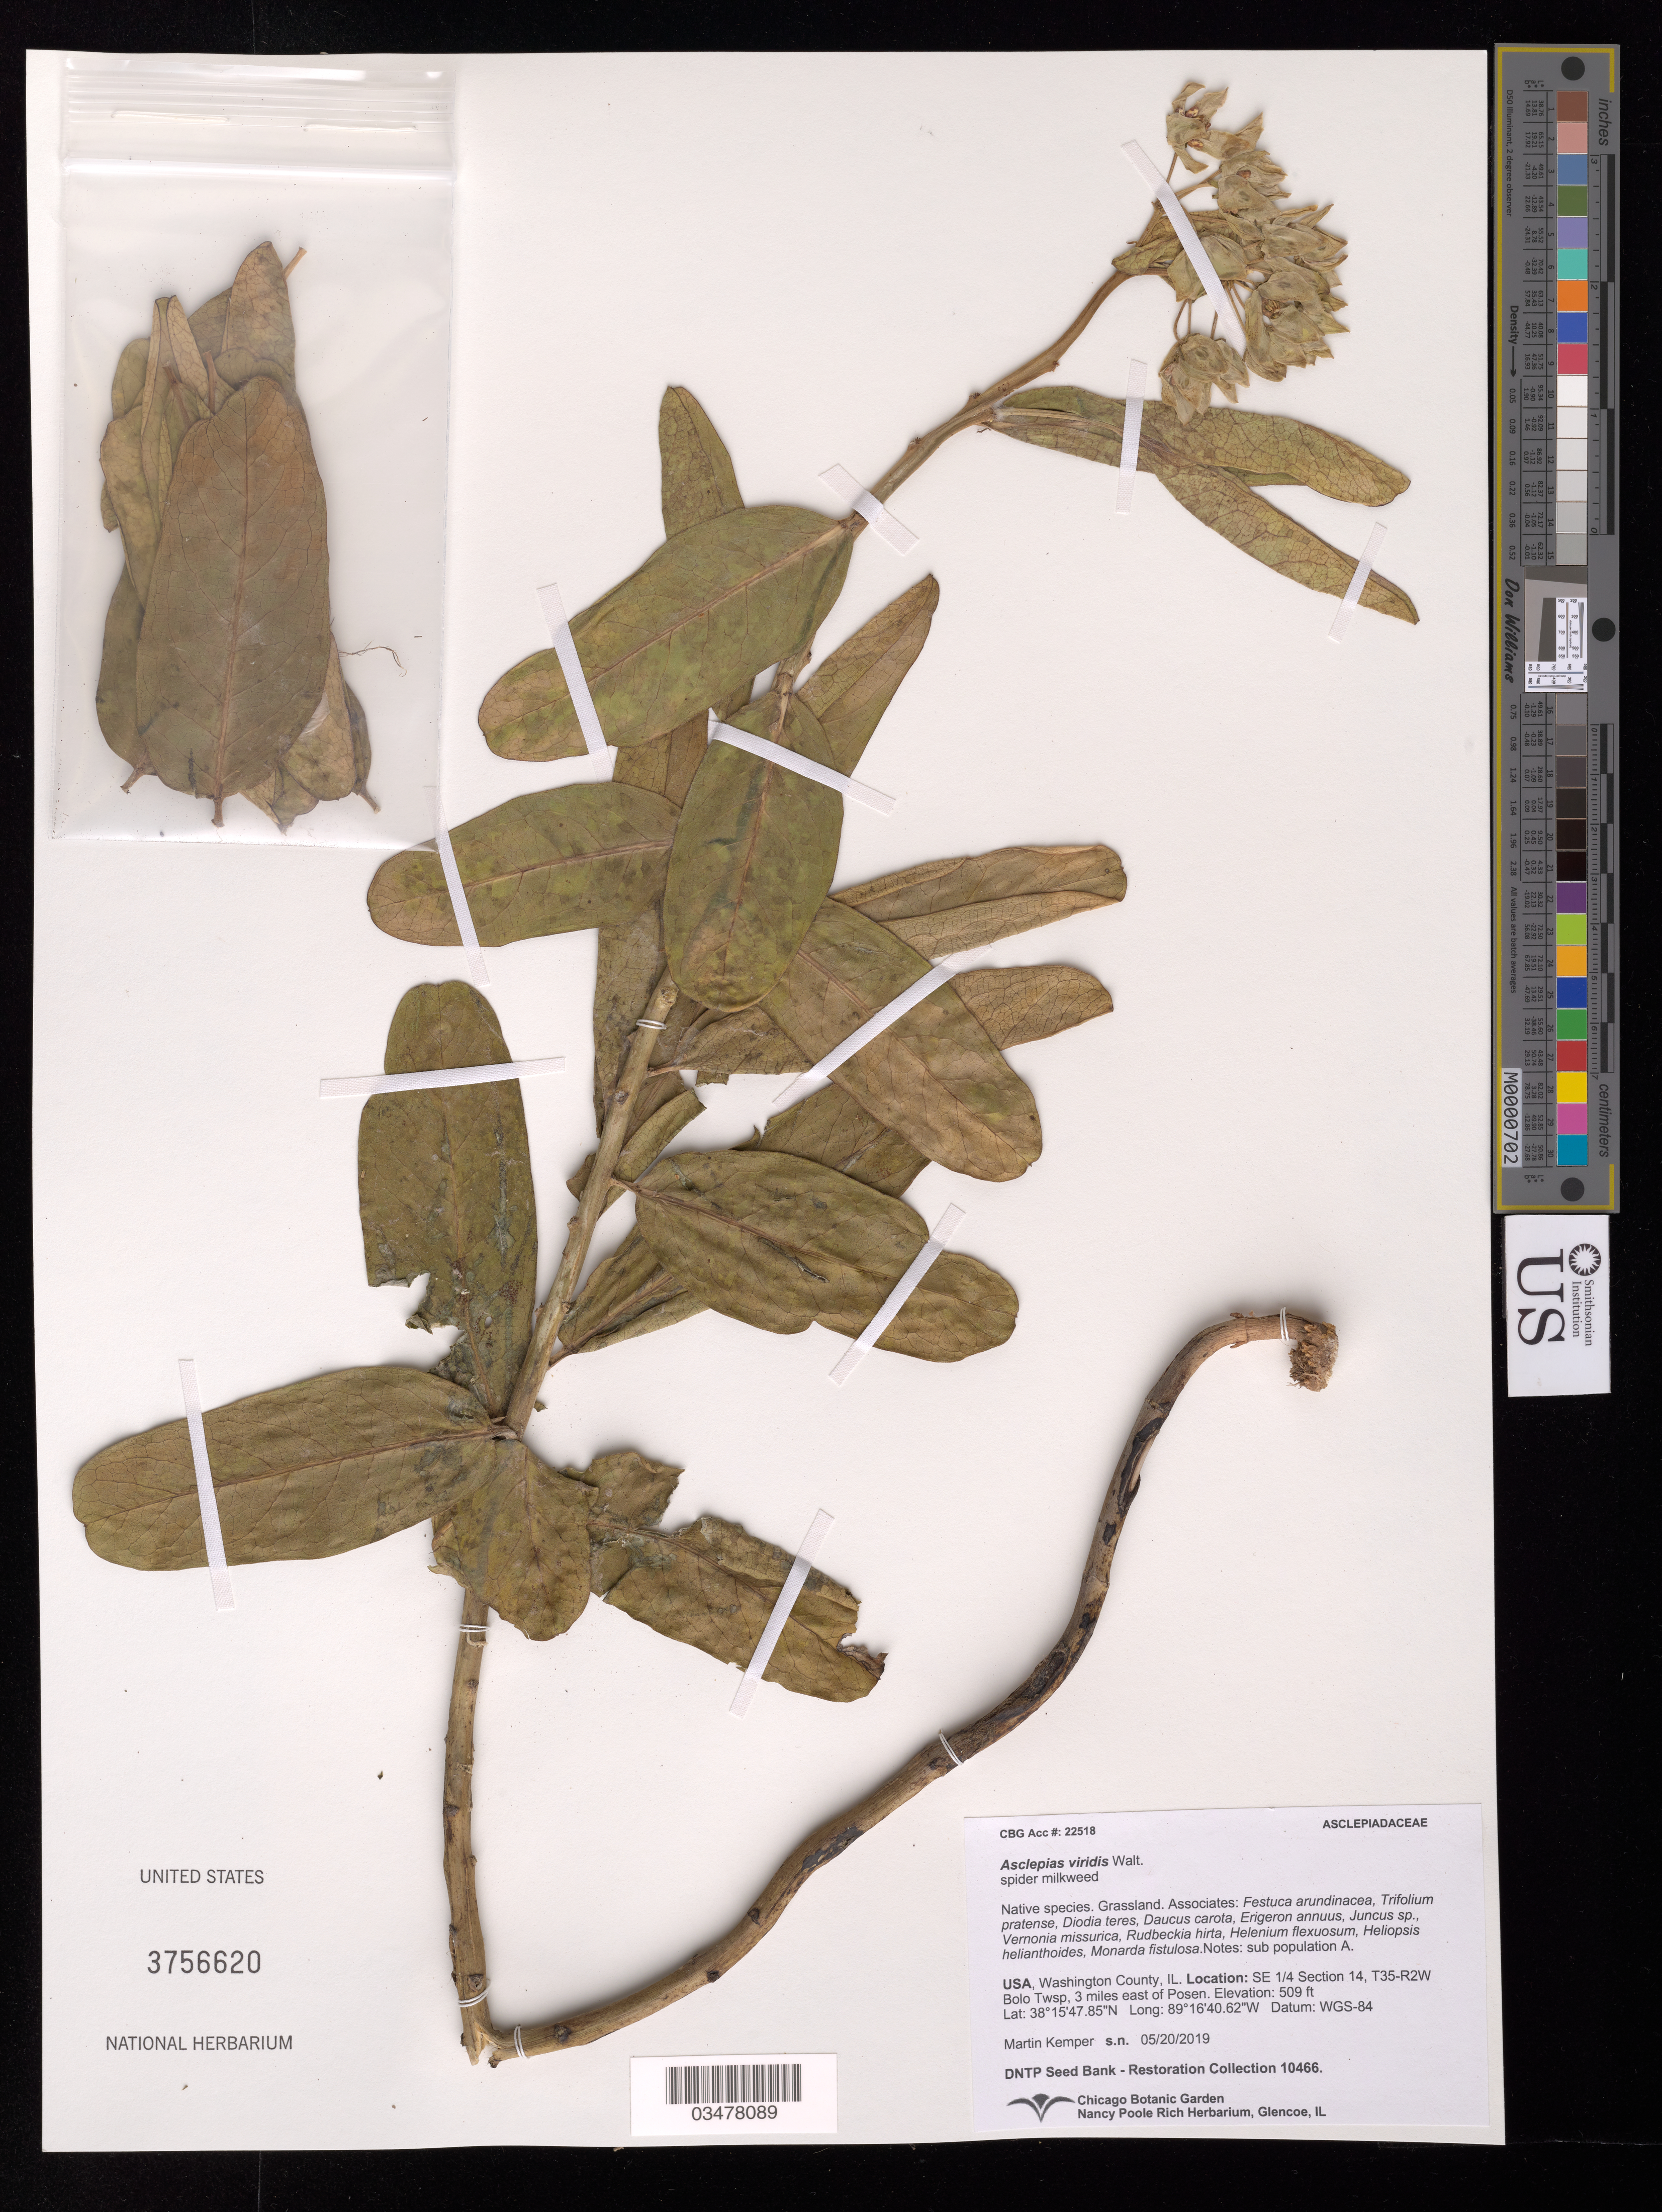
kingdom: Plantae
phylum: Tracheophyta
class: Magnoliopsida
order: Gentianales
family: Apocynaceae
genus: Asclepias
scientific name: Asclepias viridis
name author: Walter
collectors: M. Kemper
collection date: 2019-05-20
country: United States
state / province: Illinois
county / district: Washington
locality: Bolo Twsp, 3 mi. E of Posen.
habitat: Grassland. With Trifolium pratense, Diodia teres, Daucus carota, Erigeron annuus, Juncus sp., etc.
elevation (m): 155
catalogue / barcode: US 3756620